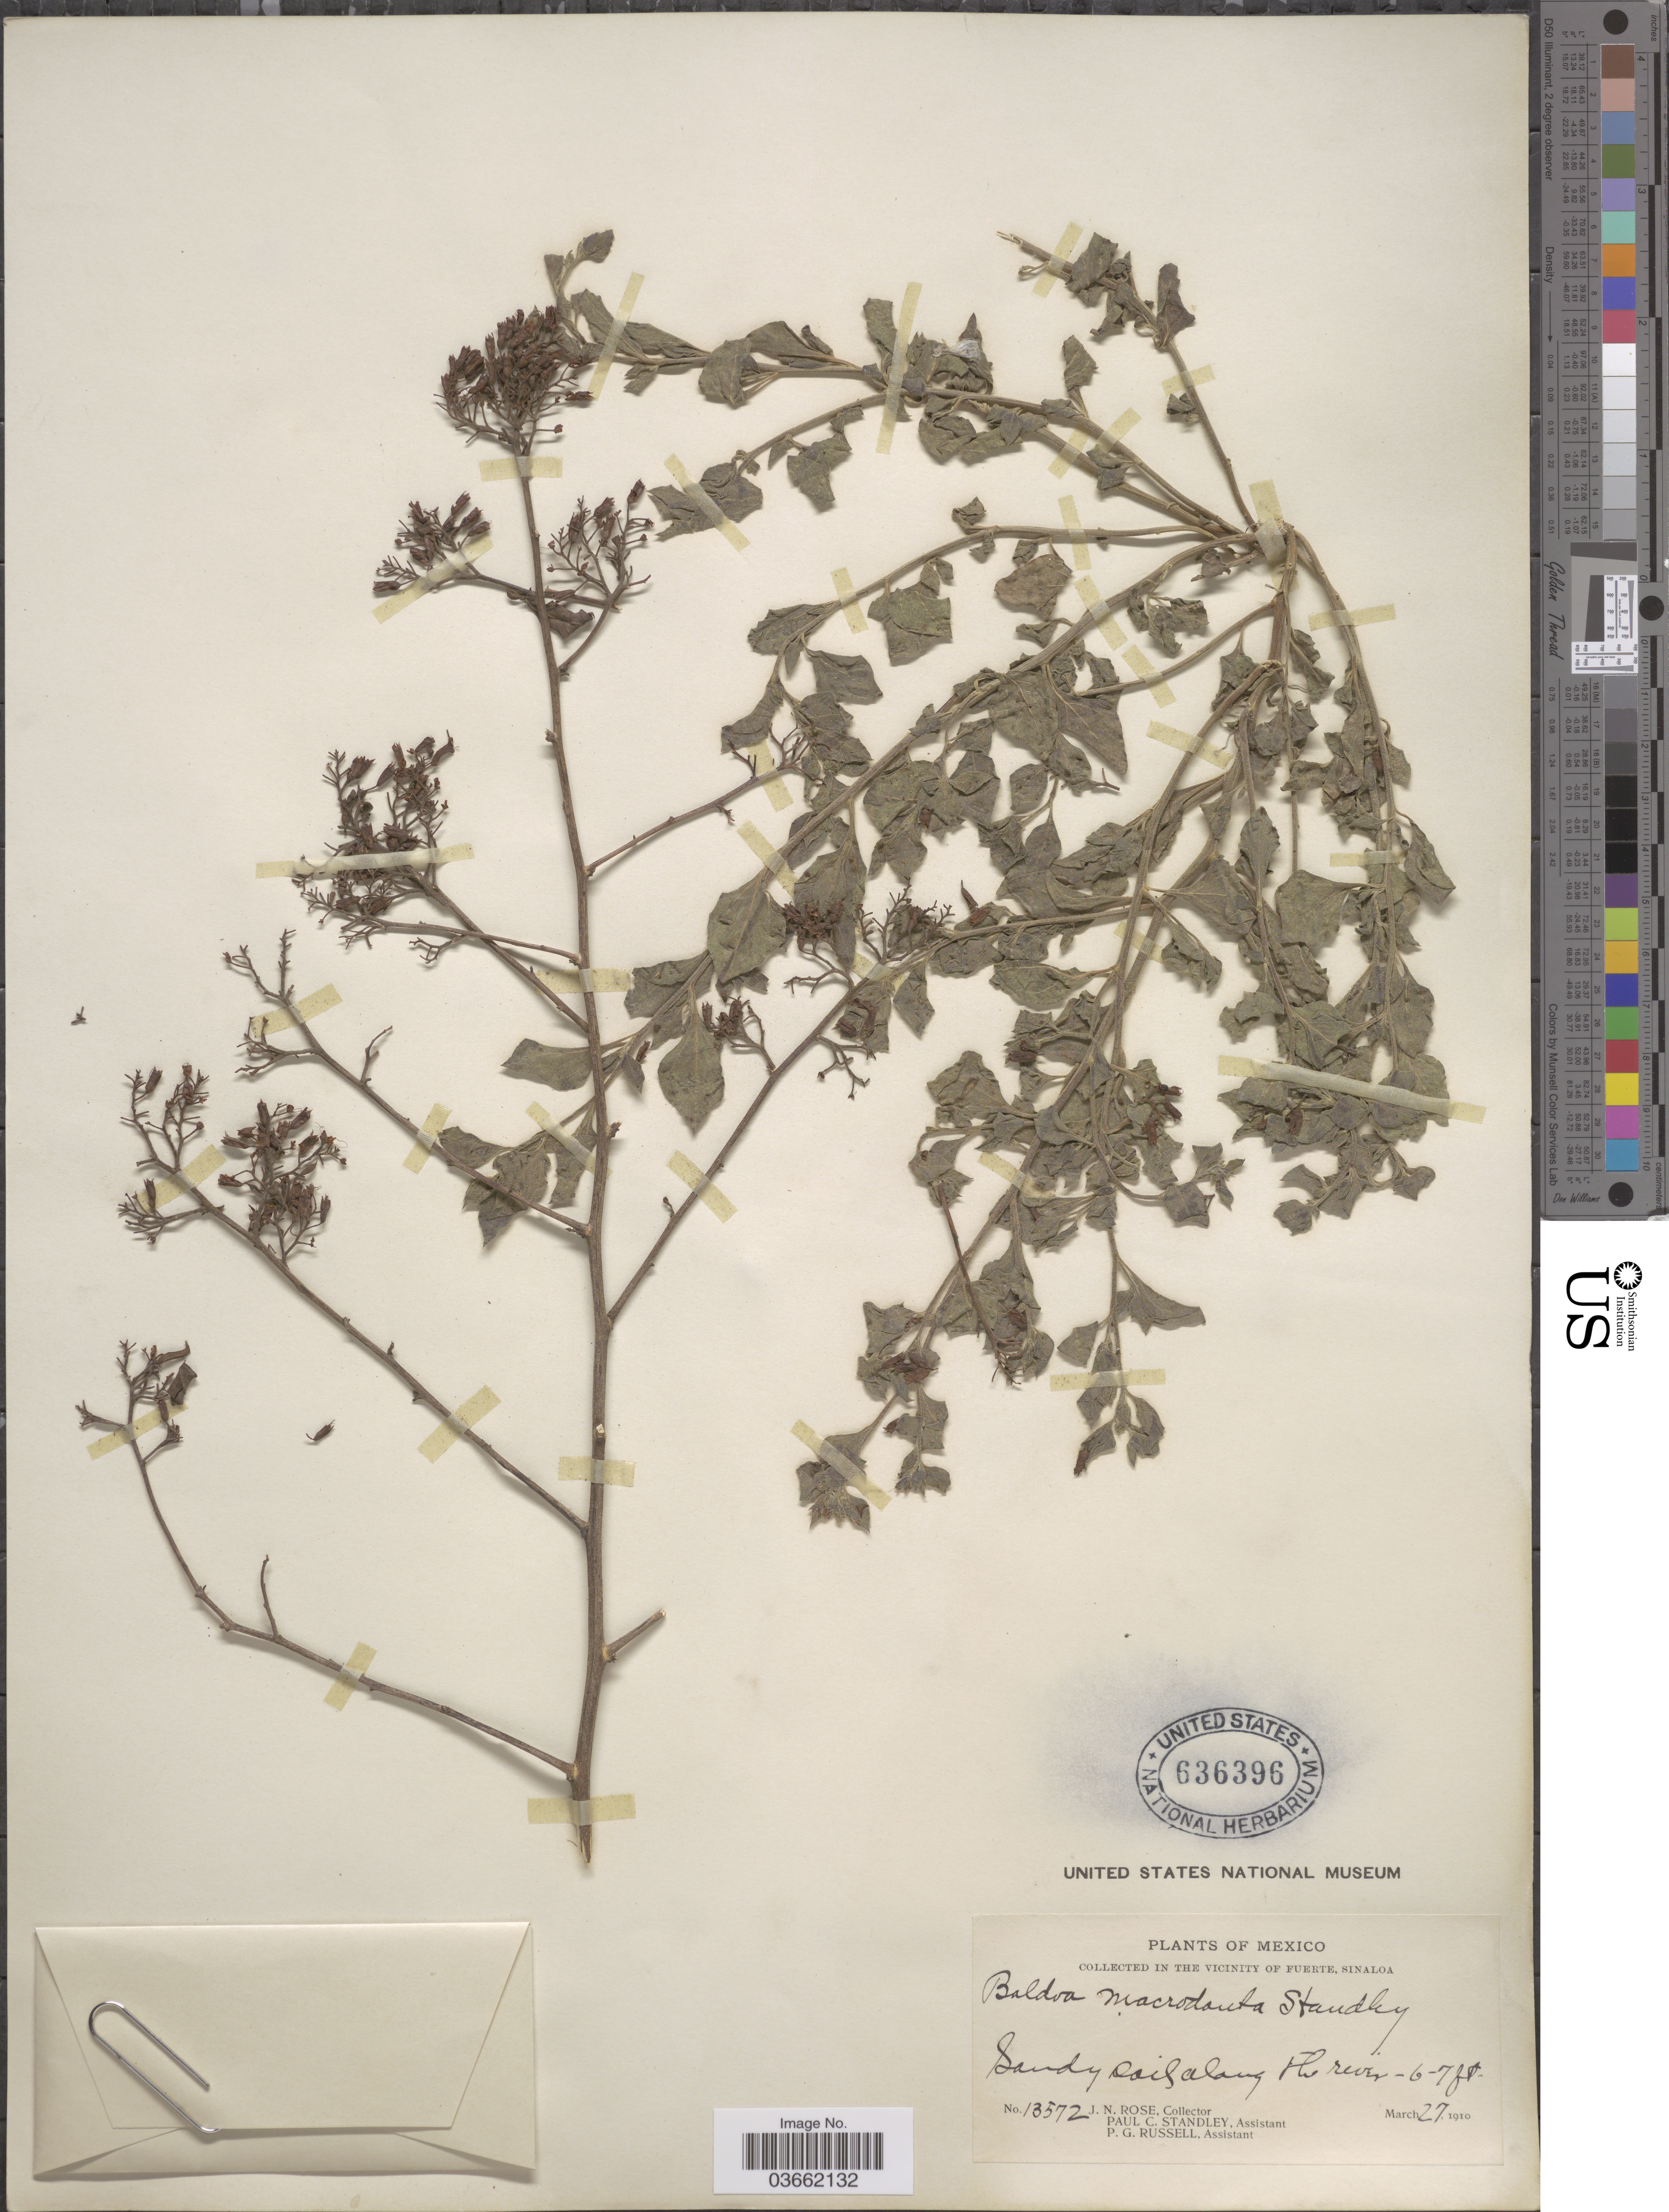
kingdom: Plantae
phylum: Tracheophyta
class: Magnoliopsida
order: Caryophyllales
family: Nyctaginaceae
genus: Salpianthus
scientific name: Salpianthus macrodontus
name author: Standl.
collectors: J. N. Rose, P. C. Standley & P. G. Russell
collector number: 13572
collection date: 1910-03-27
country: Mexico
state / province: Sinaloa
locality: In the Vicinity of Fuerte. Along the river.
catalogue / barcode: US 636396